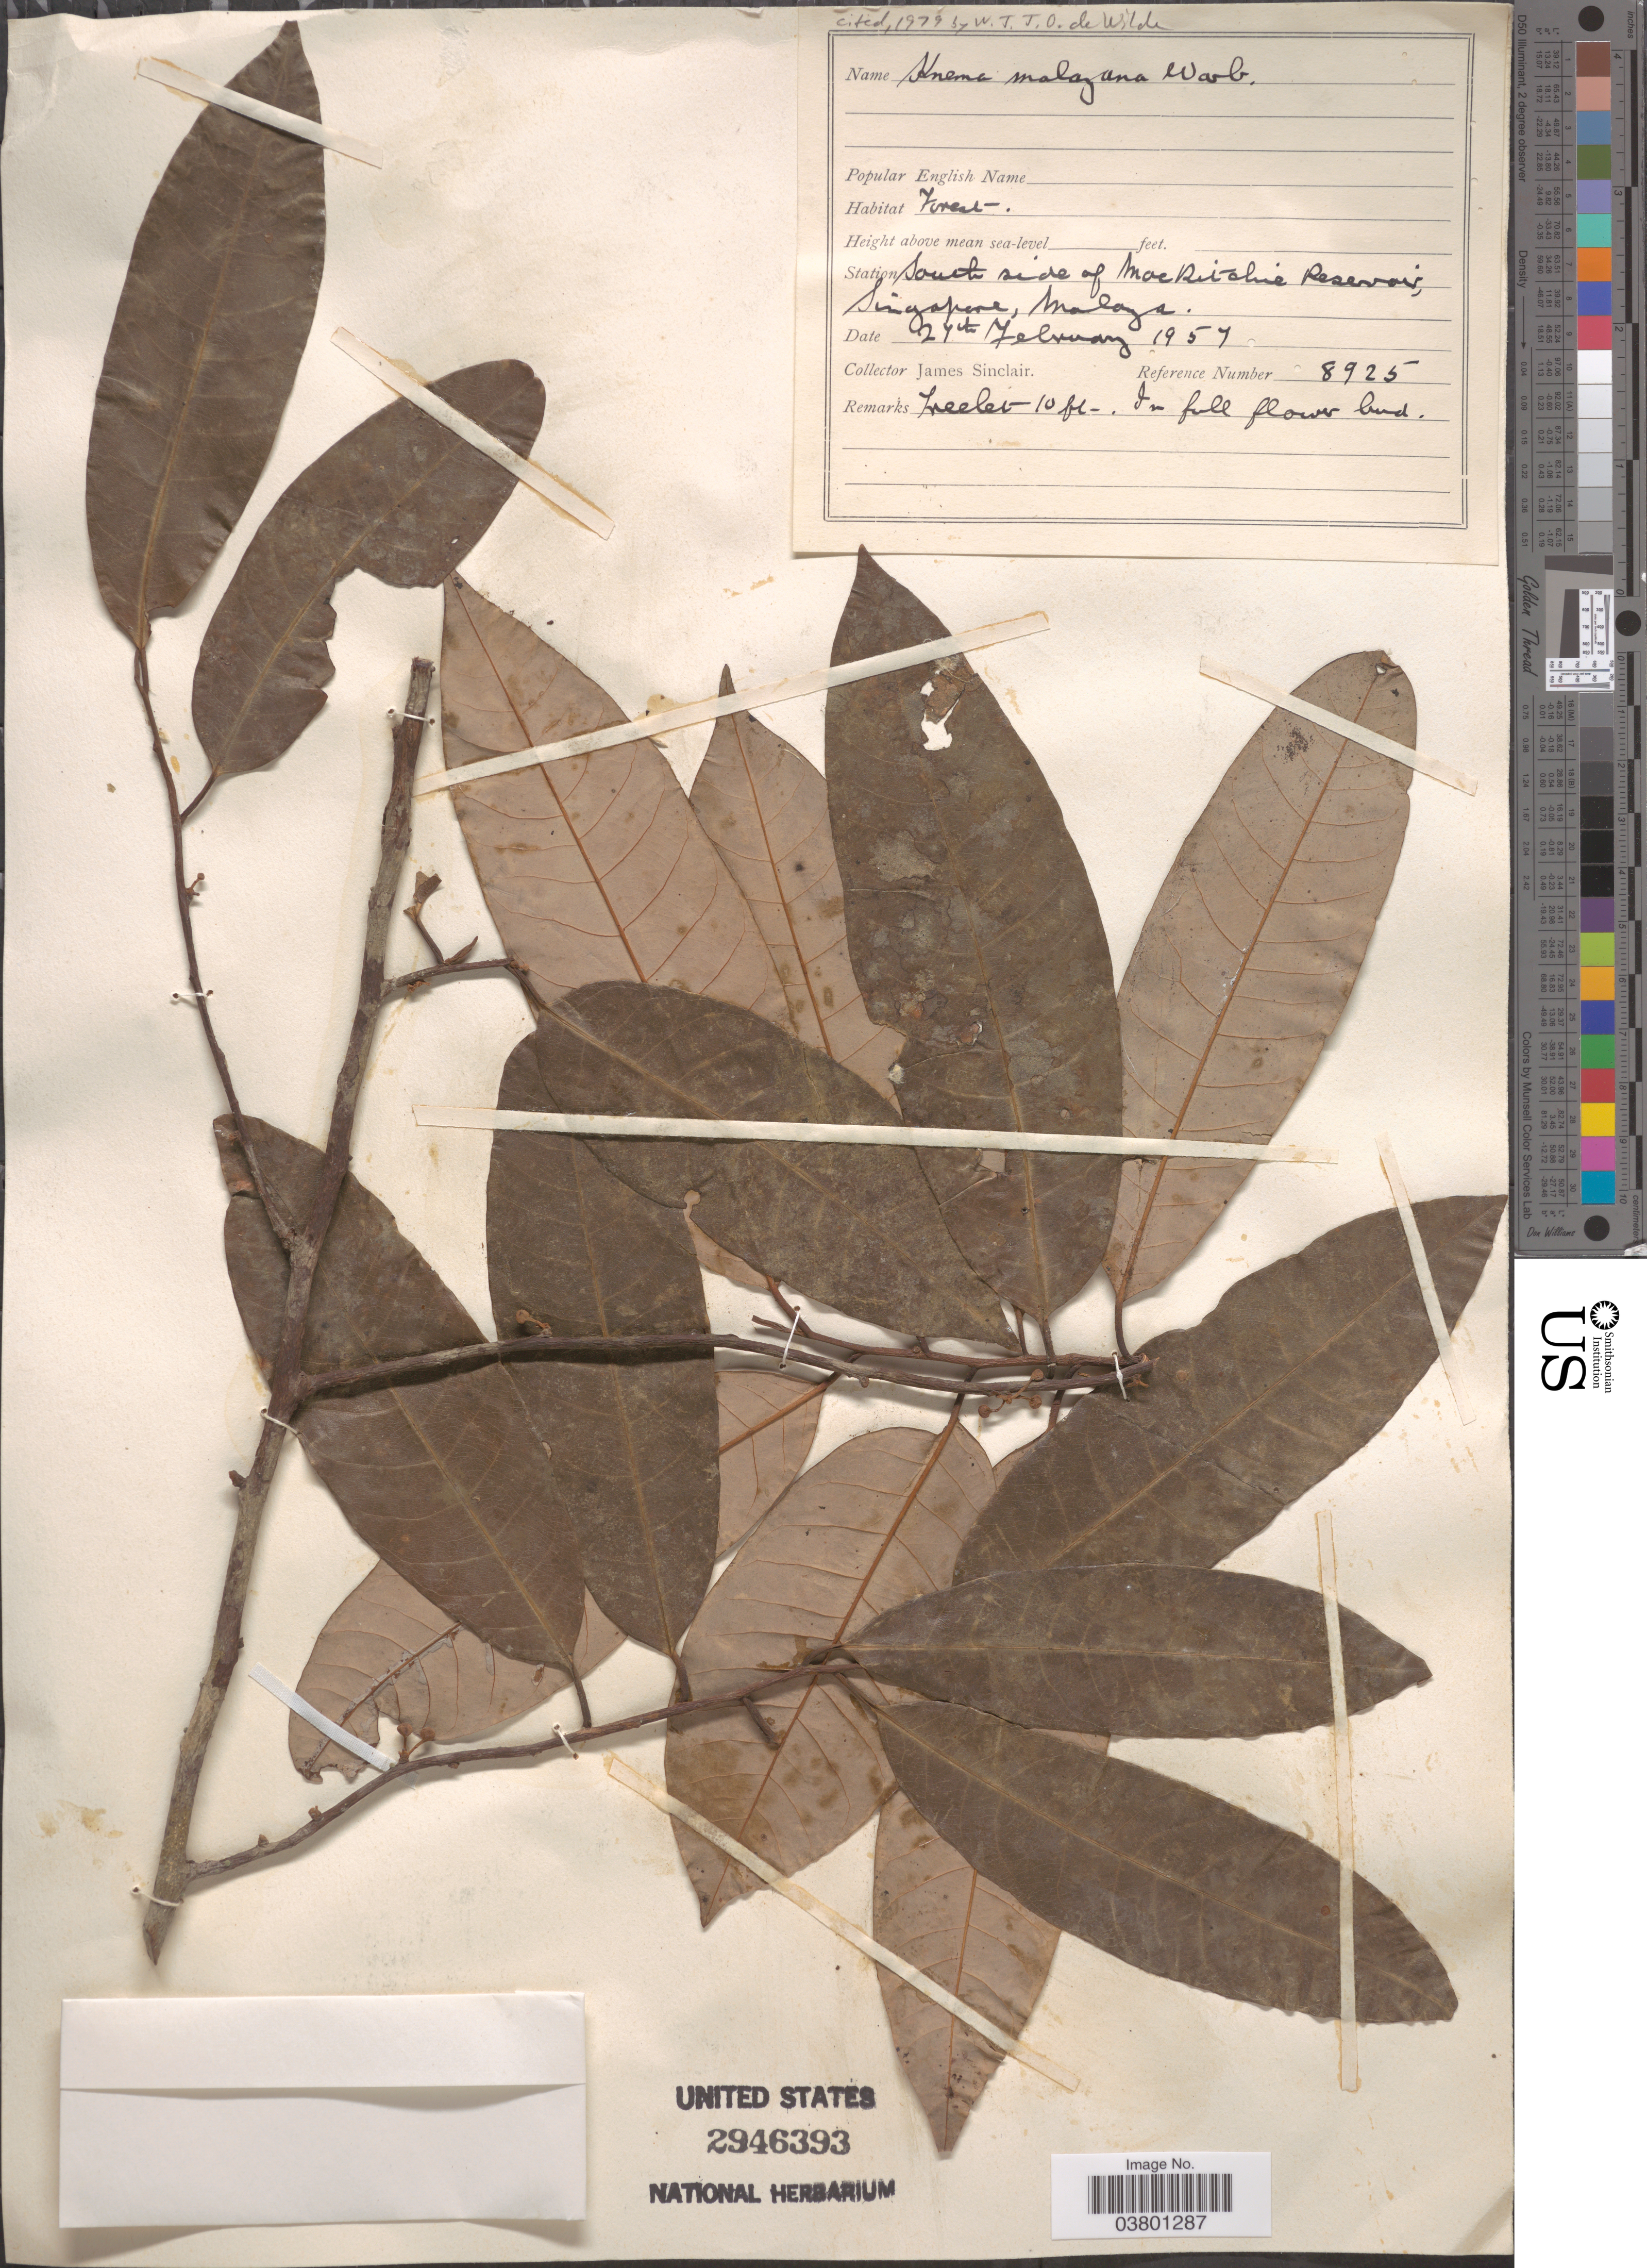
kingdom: Plantae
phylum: Tracheophyta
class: Magnoliopsida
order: Magnoliales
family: Myristicaceae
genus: Knema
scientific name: Knema malayana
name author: Warb.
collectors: J. Sinclair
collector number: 8925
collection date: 1957-02-27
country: Singapore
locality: Station South side of Mac Ritchie Reservoir, Malaya.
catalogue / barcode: US 2946393